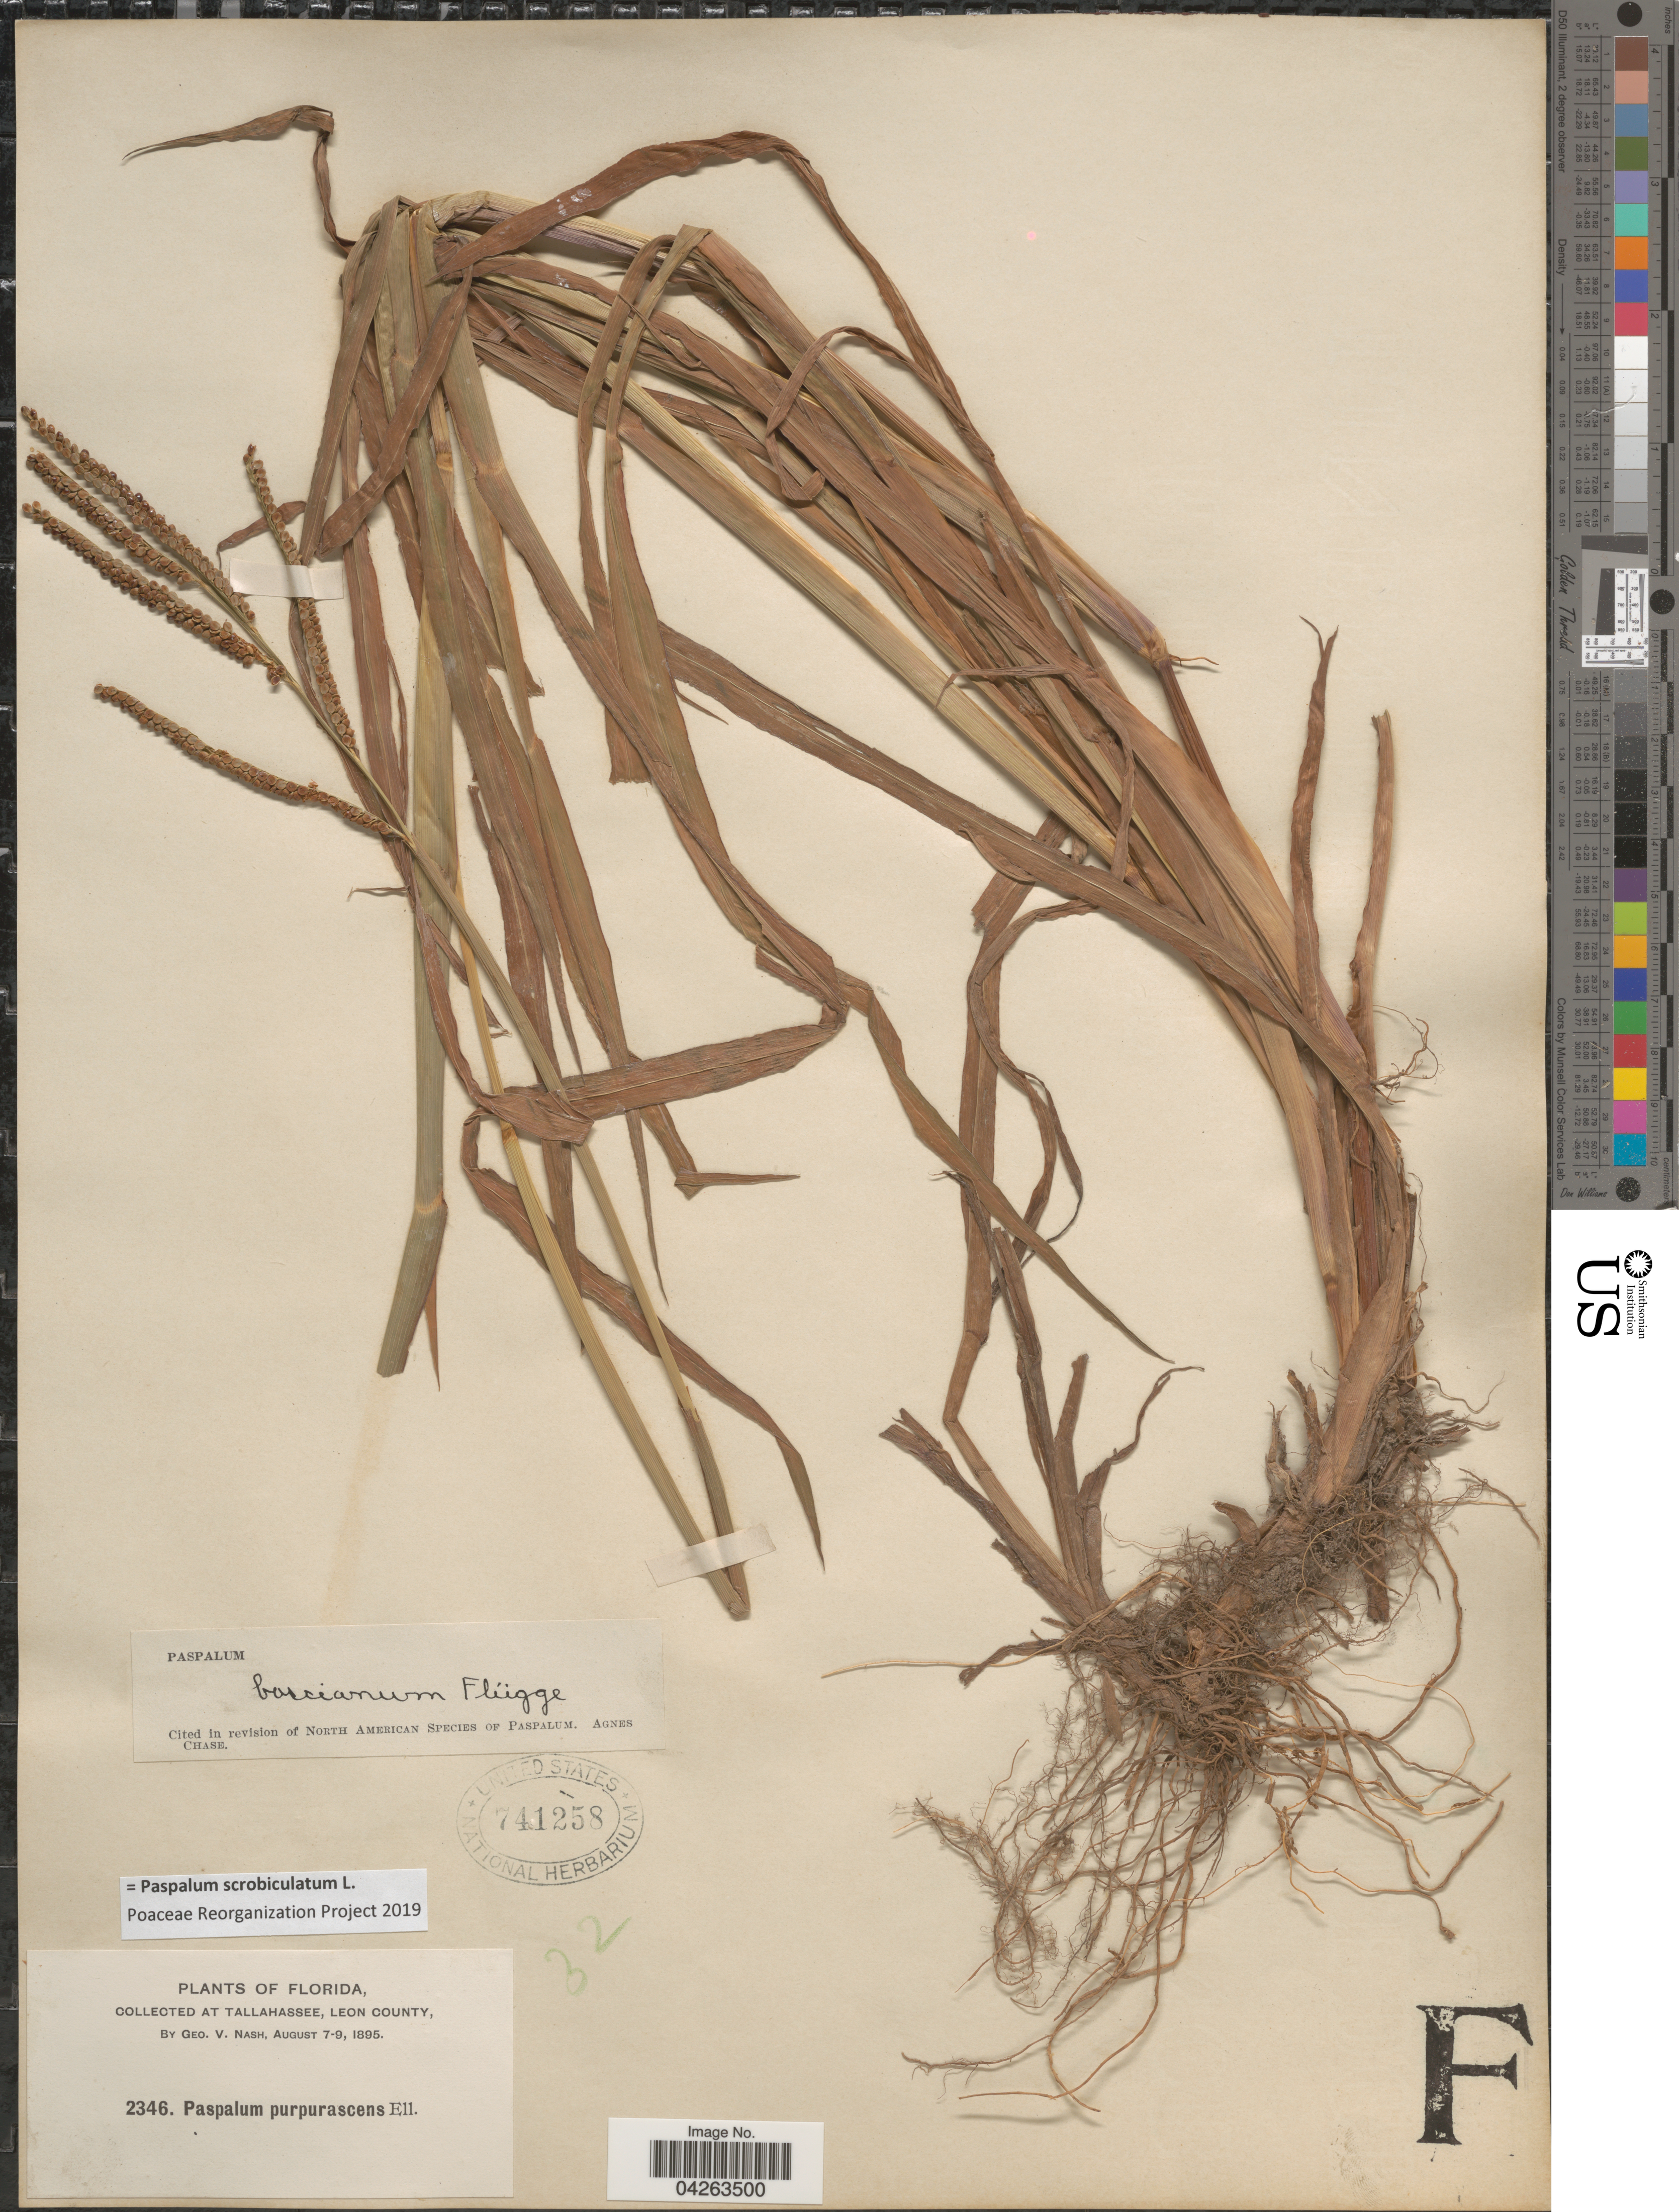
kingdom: Plantae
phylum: Tracheophyta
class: Liliopsida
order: Poales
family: Poaceae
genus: Paspalum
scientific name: Paspalum scrobiculatum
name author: L.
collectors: G. V. Nash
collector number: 2346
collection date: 1895-08-07/1895-08-09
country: United States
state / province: Florida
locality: At Tallahassee, Leon County.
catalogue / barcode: US 741258